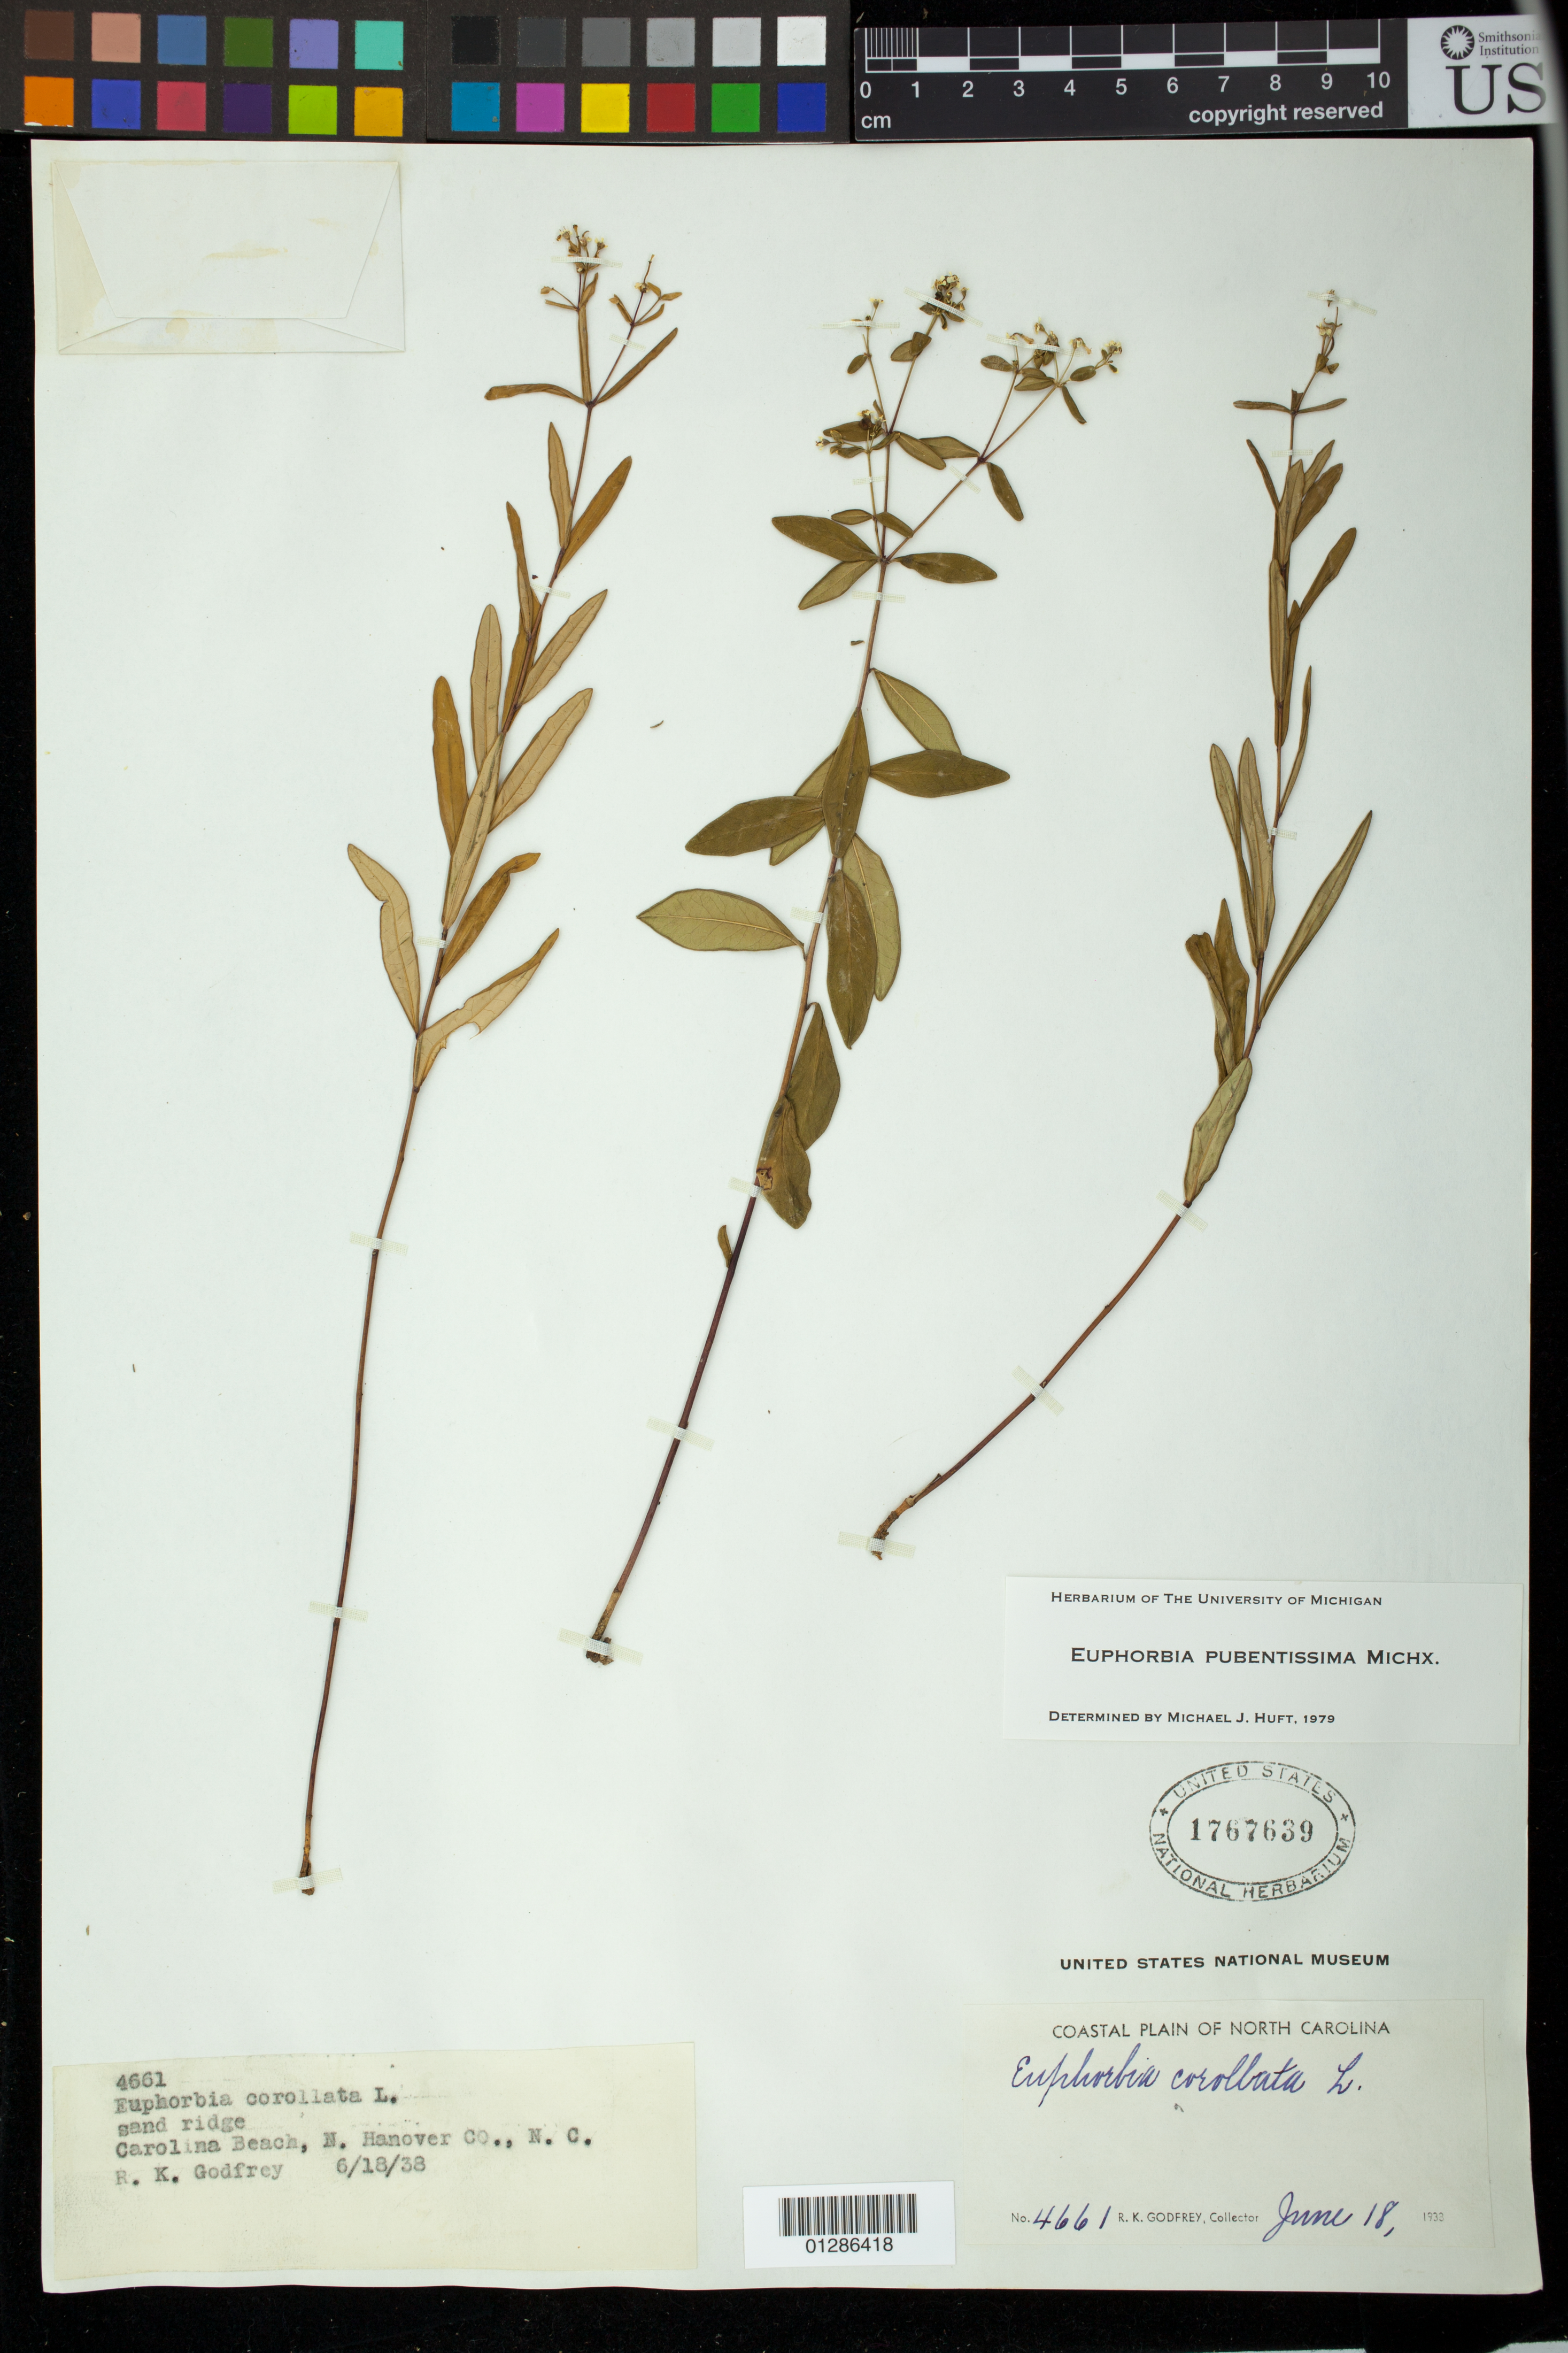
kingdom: Plantae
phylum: Tracheophyta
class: Magnoliopsida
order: Malpighiales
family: Euphorbiaceae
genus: Euphorbia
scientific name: Euphorbia pubentissima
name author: Michx.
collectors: R. K. Godfrey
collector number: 4661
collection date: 1938-06-18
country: United States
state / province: North Carolina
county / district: New Hanover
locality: Carolina Beach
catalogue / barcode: US 1767639